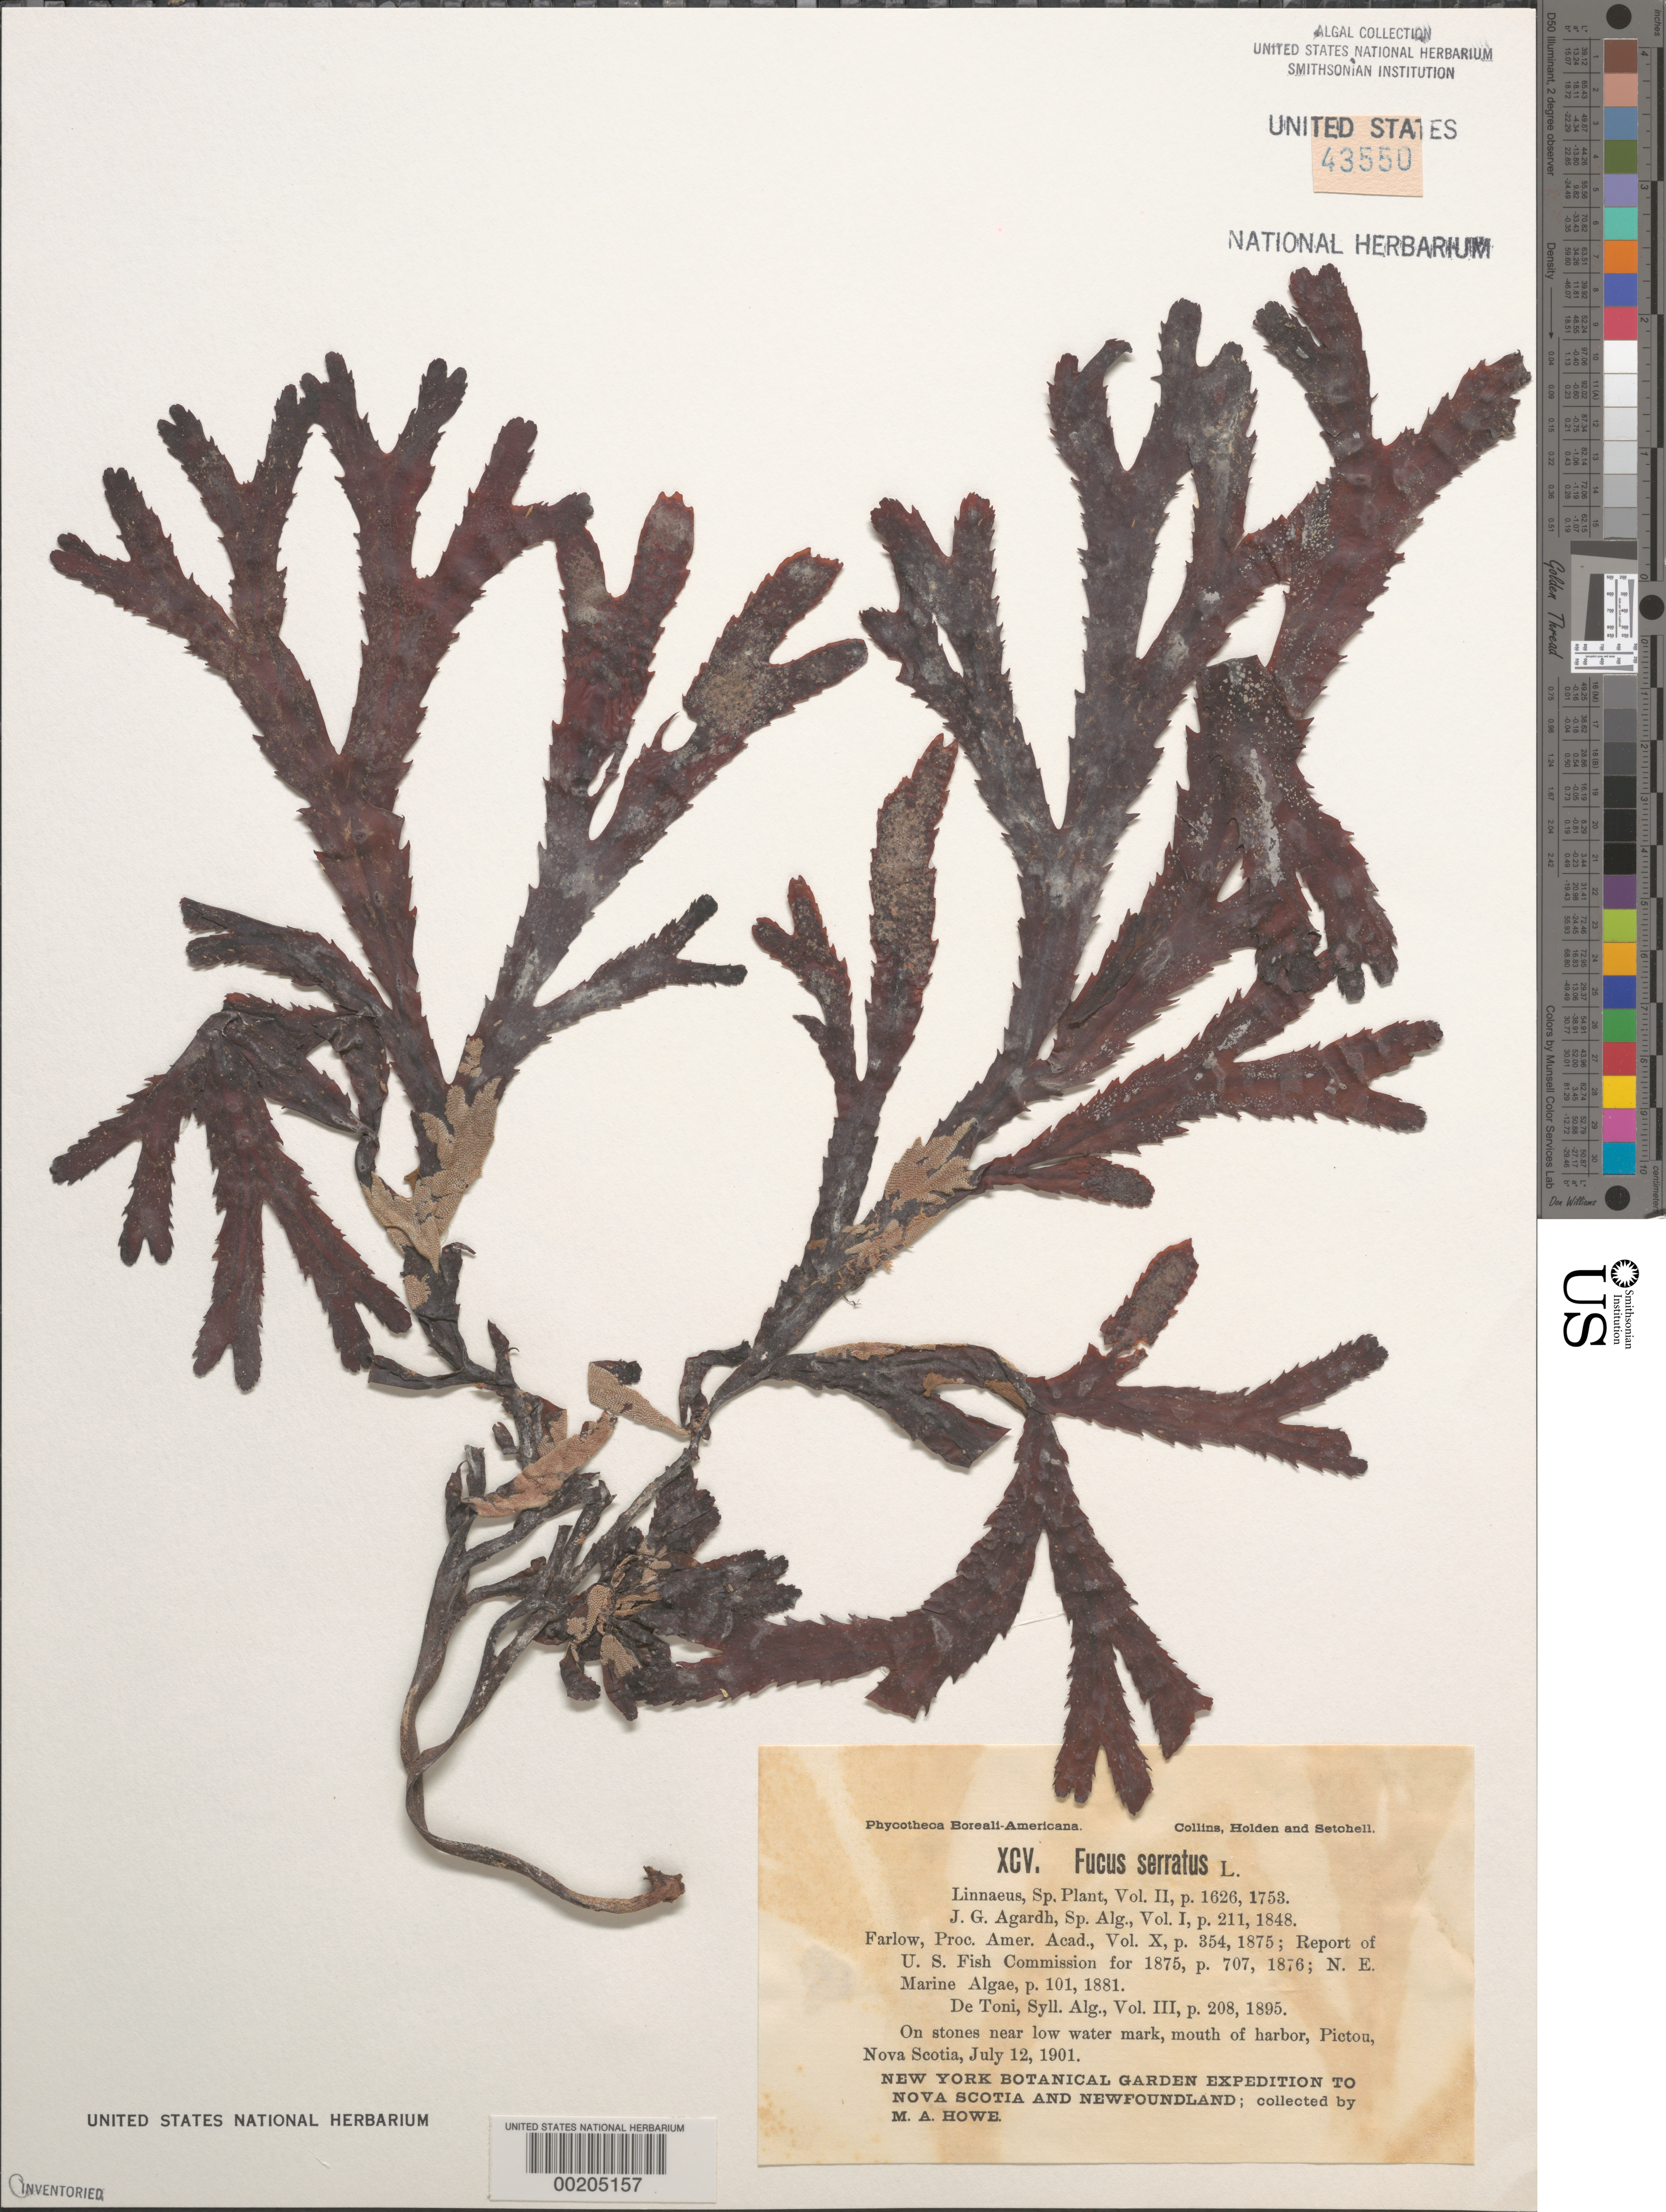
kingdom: Chromista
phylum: Ochrophyta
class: Phaeophyceae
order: Fucales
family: Fucaceae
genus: Fucus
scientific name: Fucus serratus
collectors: M. A. Howe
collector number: PB-A Xcv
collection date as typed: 12 Jul 1901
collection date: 1901-07-12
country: Canada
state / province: Nova Scotia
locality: Pictou harbor mouth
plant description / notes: Collins, Holden & Setchell, Phycotheca Boreali-Americana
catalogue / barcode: US 43550